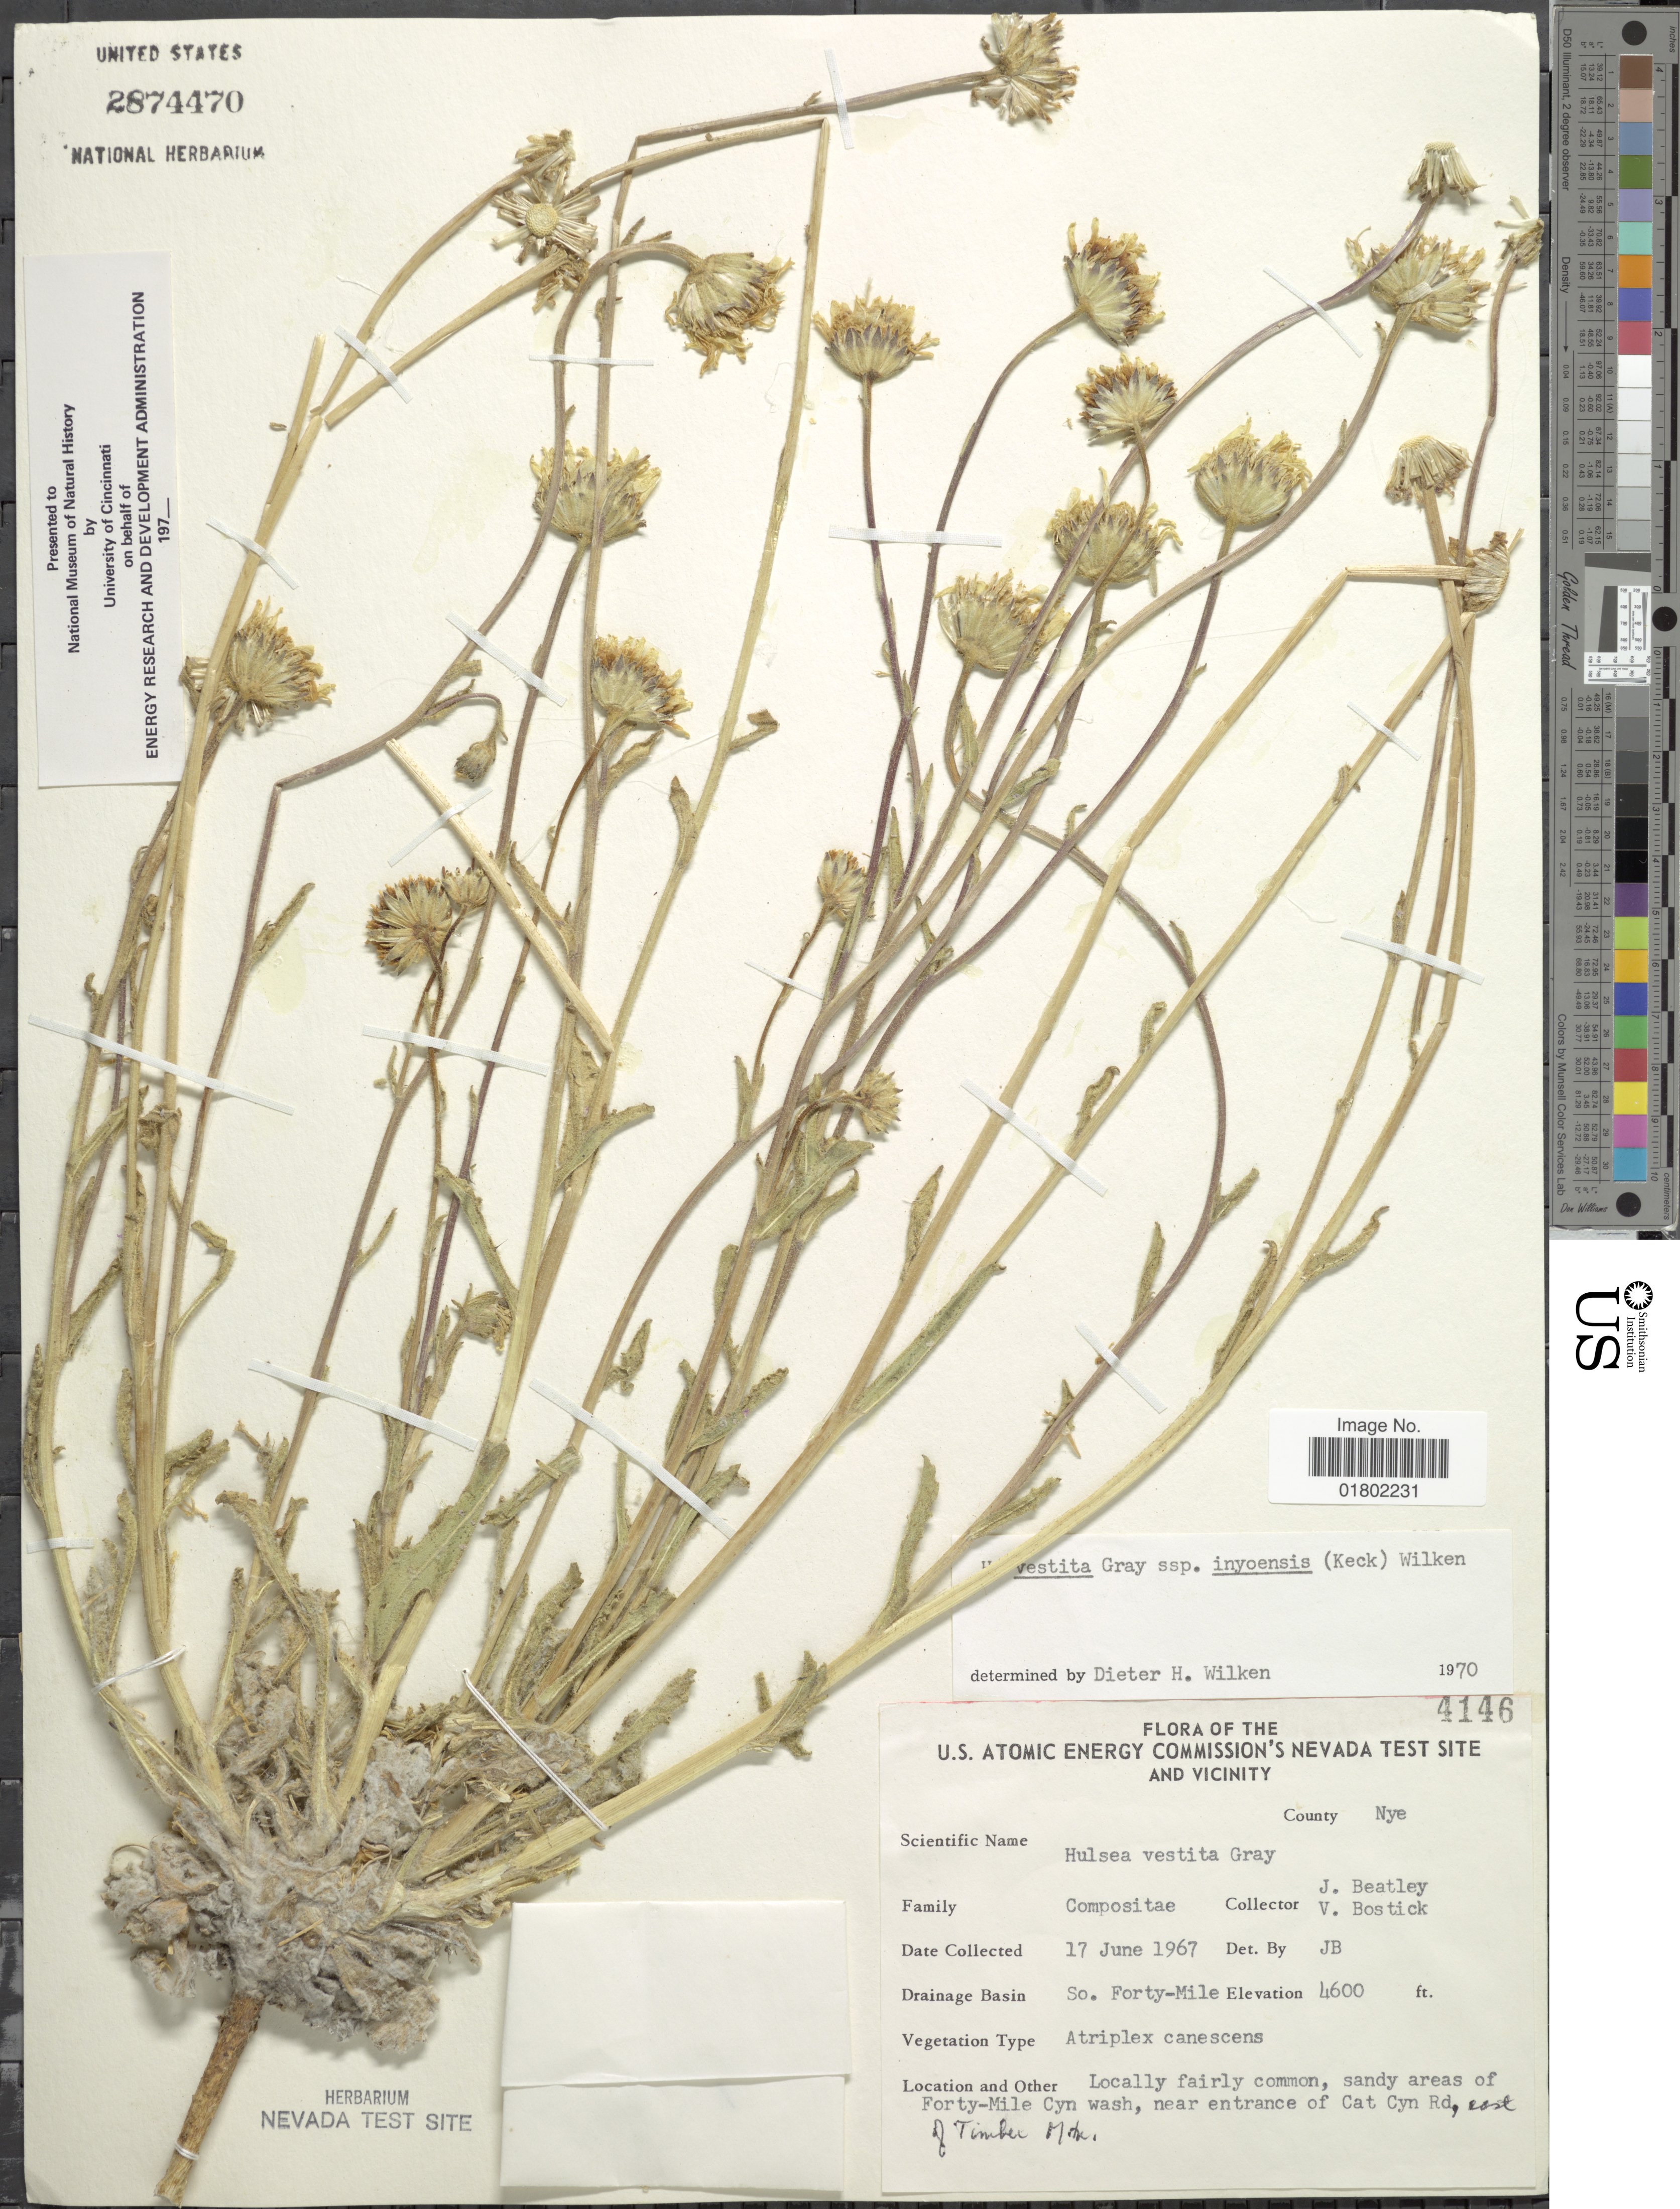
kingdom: Plantae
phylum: Tracheophyta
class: Magnoliopsida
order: Asterales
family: Asteraceae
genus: Hulsea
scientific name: Hulsea vestita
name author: A. Gray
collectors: J. C. Beatley & V. Bostick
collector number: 4146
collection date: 1967-06-17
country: United States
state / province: Nevada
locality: U. S. Atomic Energy Commission's Nevada Test Site and Vicinity, County Nye, So. Forty-Mile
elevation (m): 1402